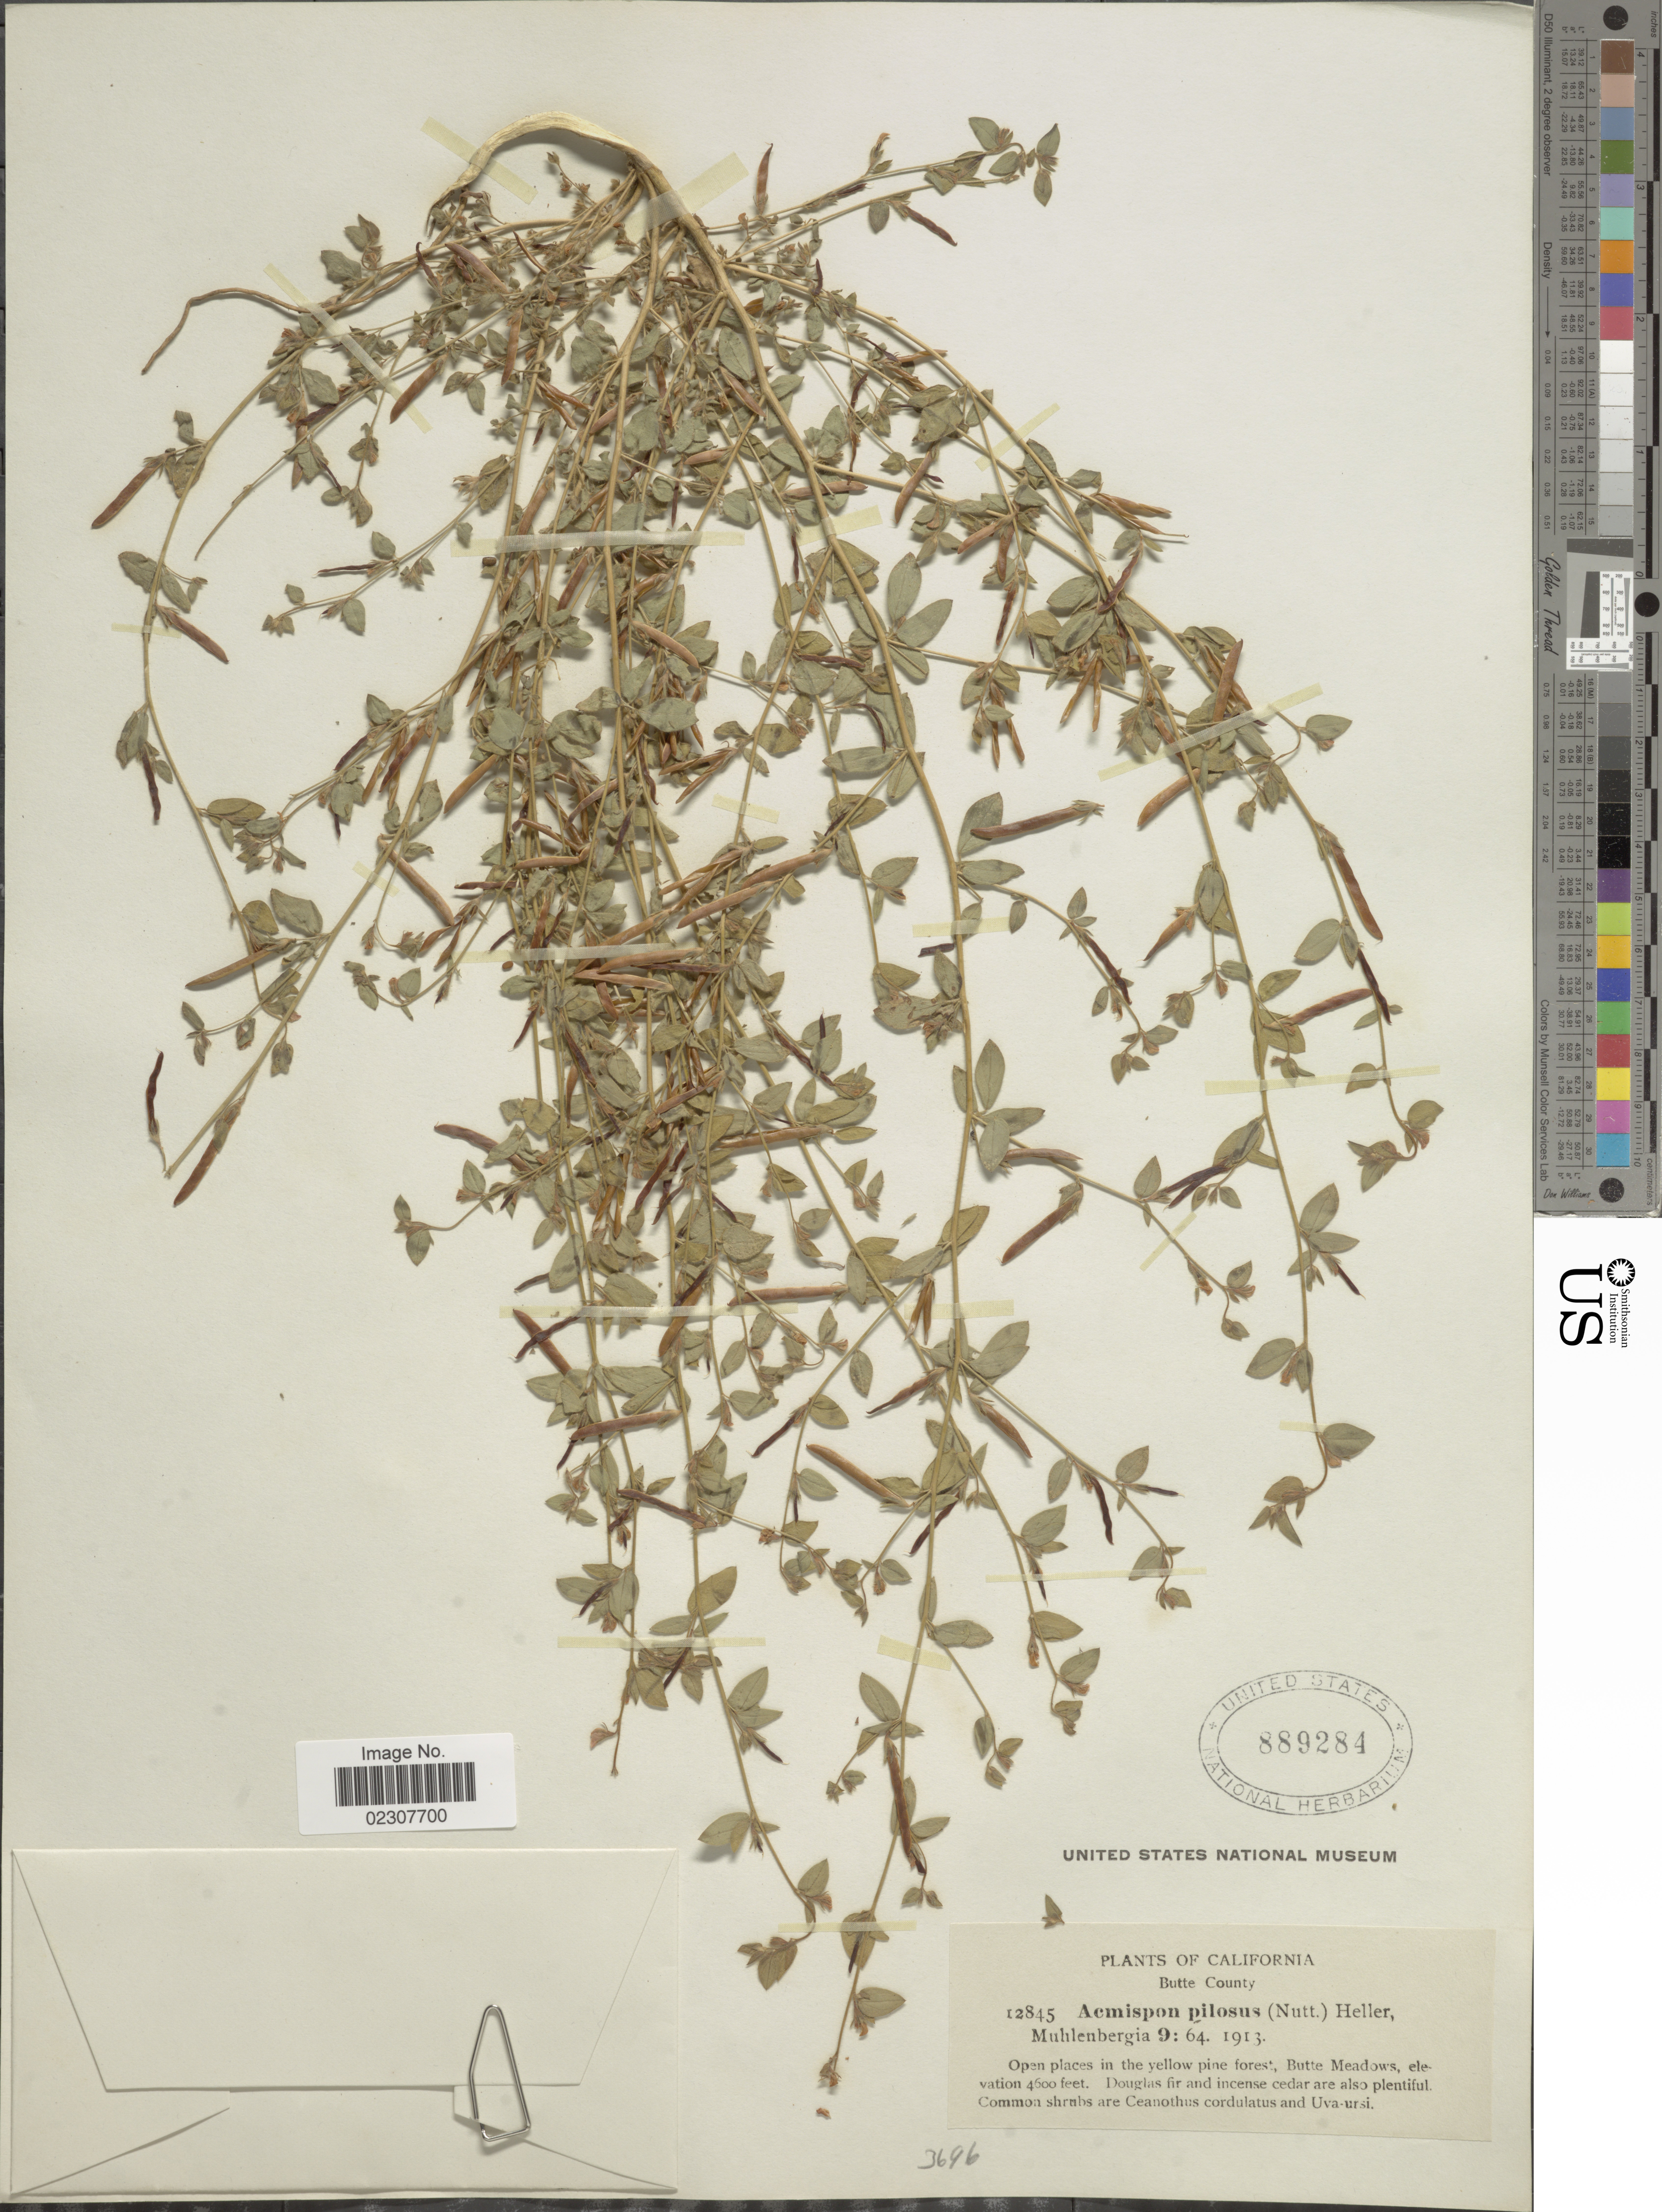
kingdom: Plantae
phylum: Tracheophyta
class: Magnoliopsida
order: Fabales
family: Fabaceae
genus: Acmispon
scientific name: Acmispon pilosus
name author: (Nutt.) A. Heller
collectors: A. A. Heller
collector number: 12845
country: United States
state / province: California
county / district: Butte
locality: Butte County, Open places in the yellow pine forest, Butte Meadows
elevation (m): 1402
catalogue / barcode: US 889284